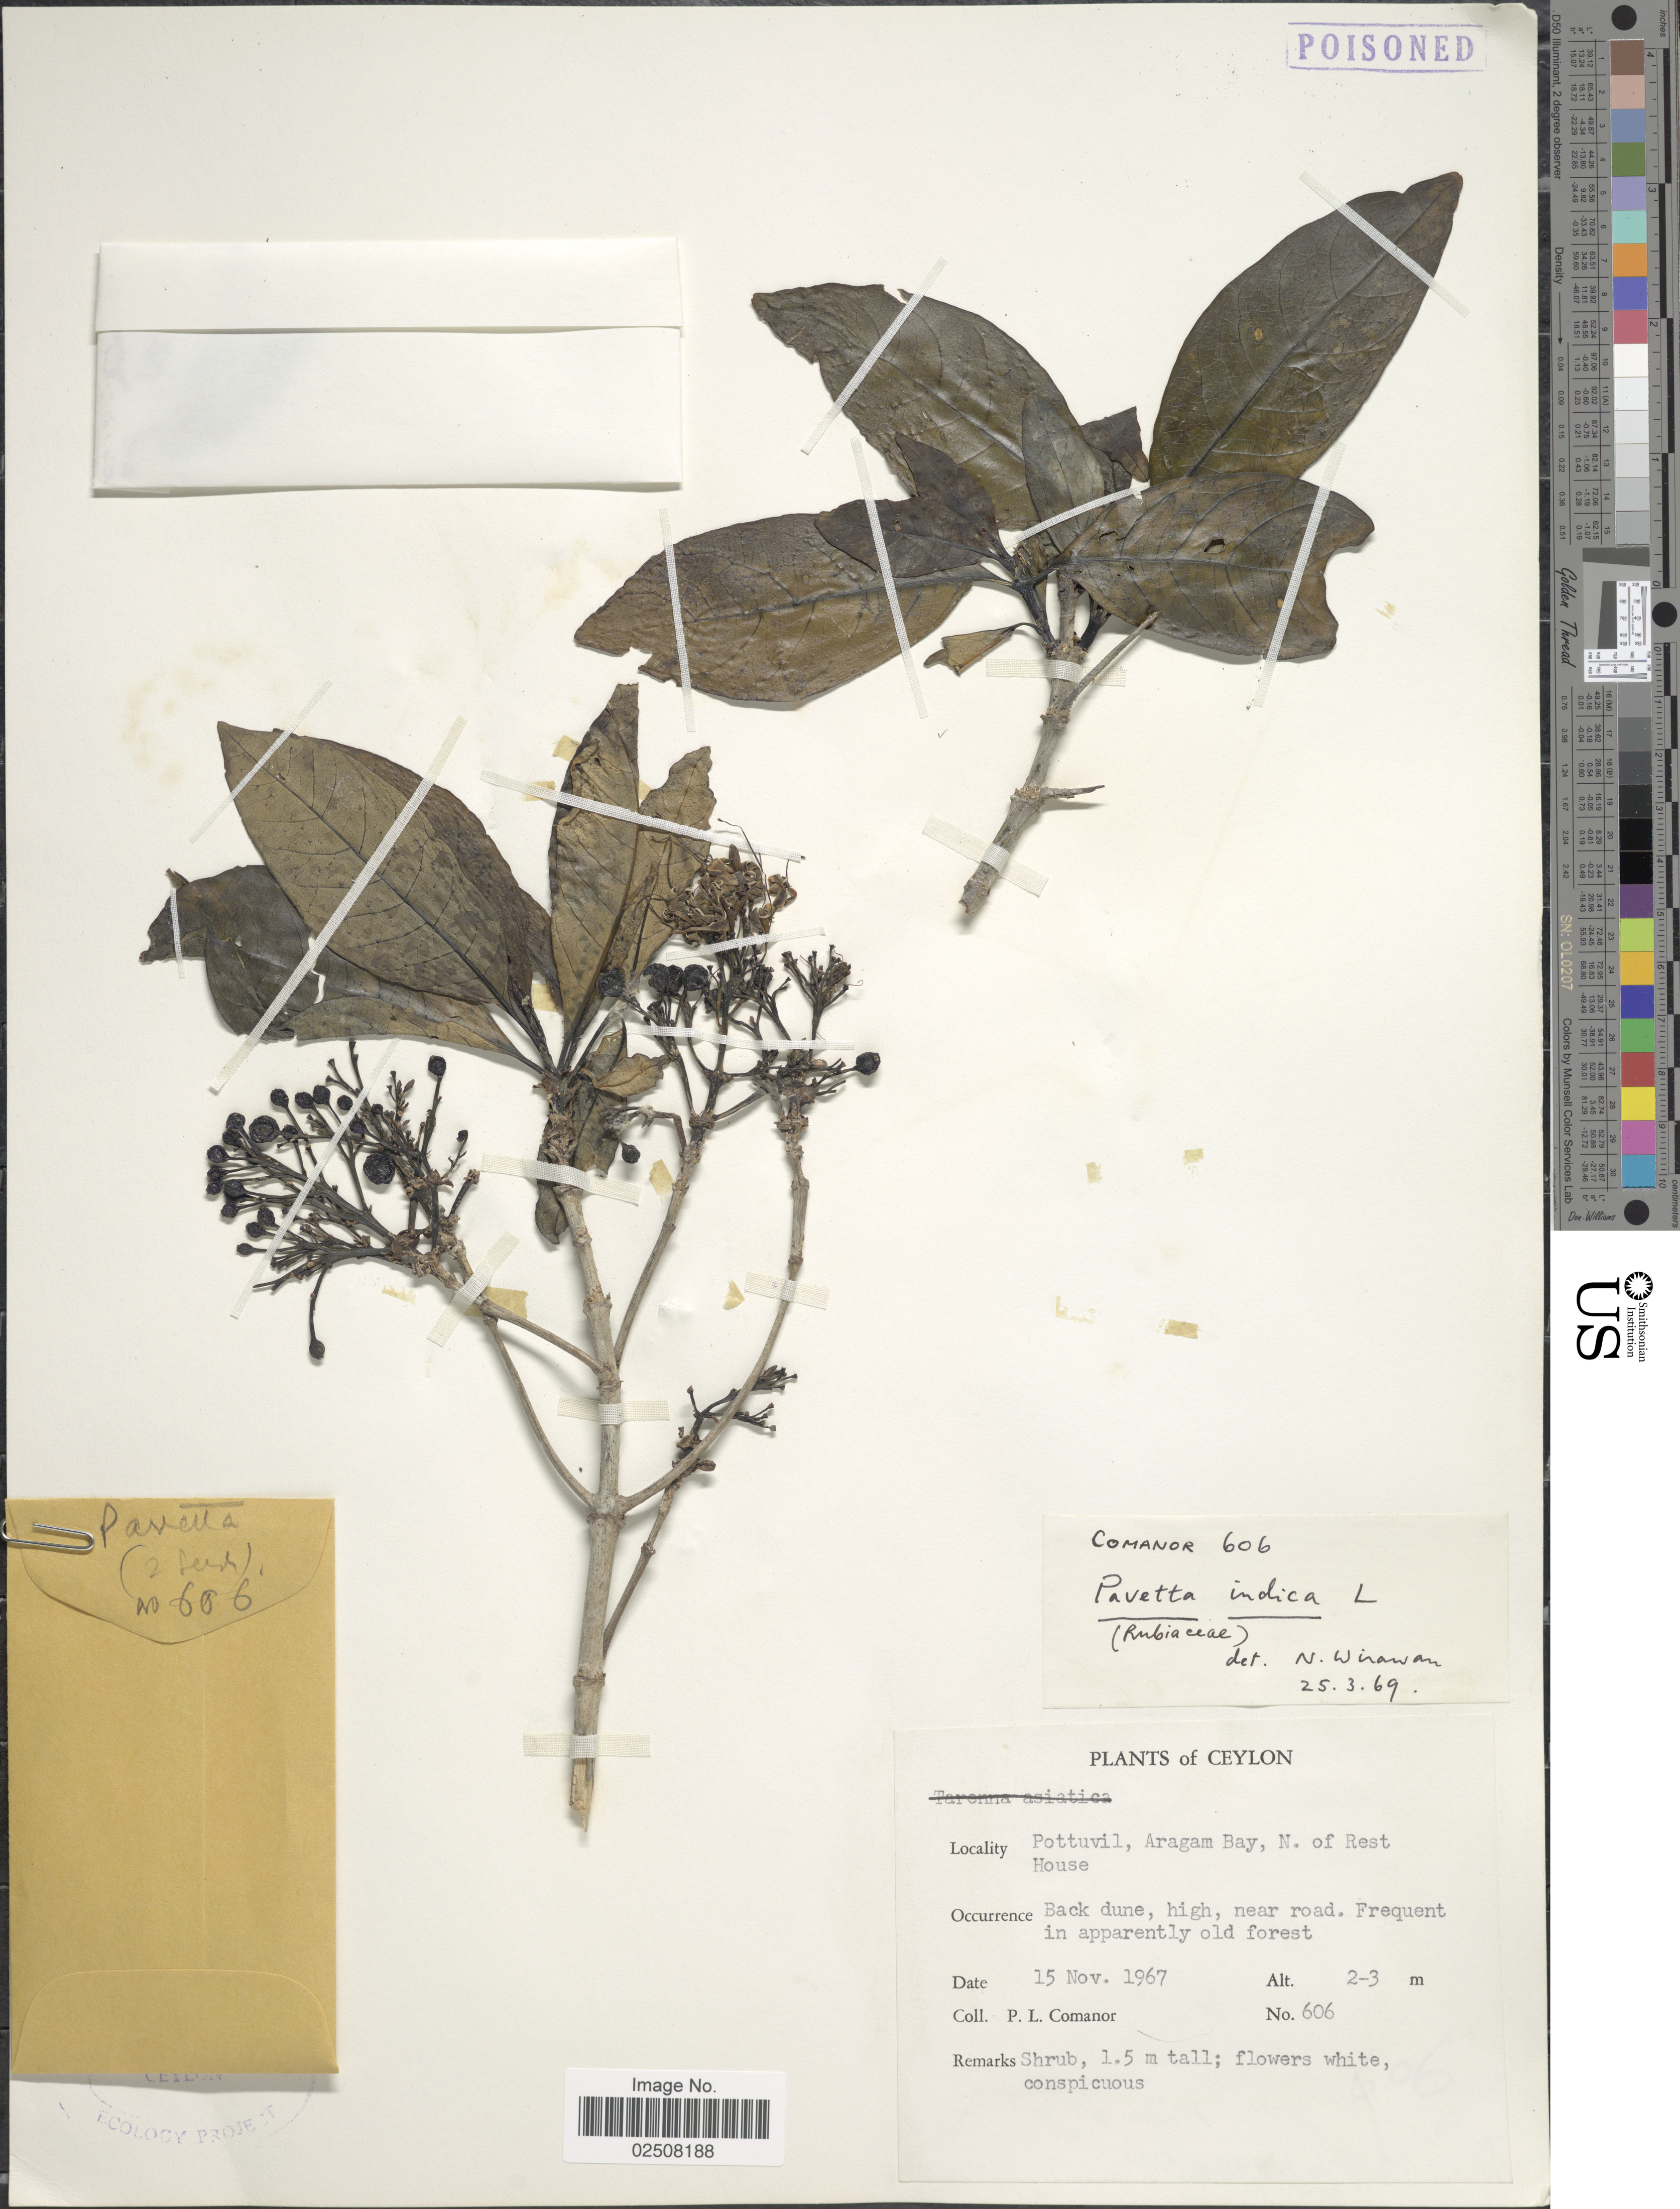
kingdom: Plantae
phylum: Tracheophyta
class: Magnoliopsida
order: Gentianales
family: Rubiaceae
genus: Pavetta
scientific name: Pavetta indica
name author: L.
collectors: P. Comanor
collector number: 606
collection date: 1967-11-15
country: Sri Lanka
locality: Ceylon, Pottuvil, Aragam Bay, N of Rest House. Frequent in apparently old forest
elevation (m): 2